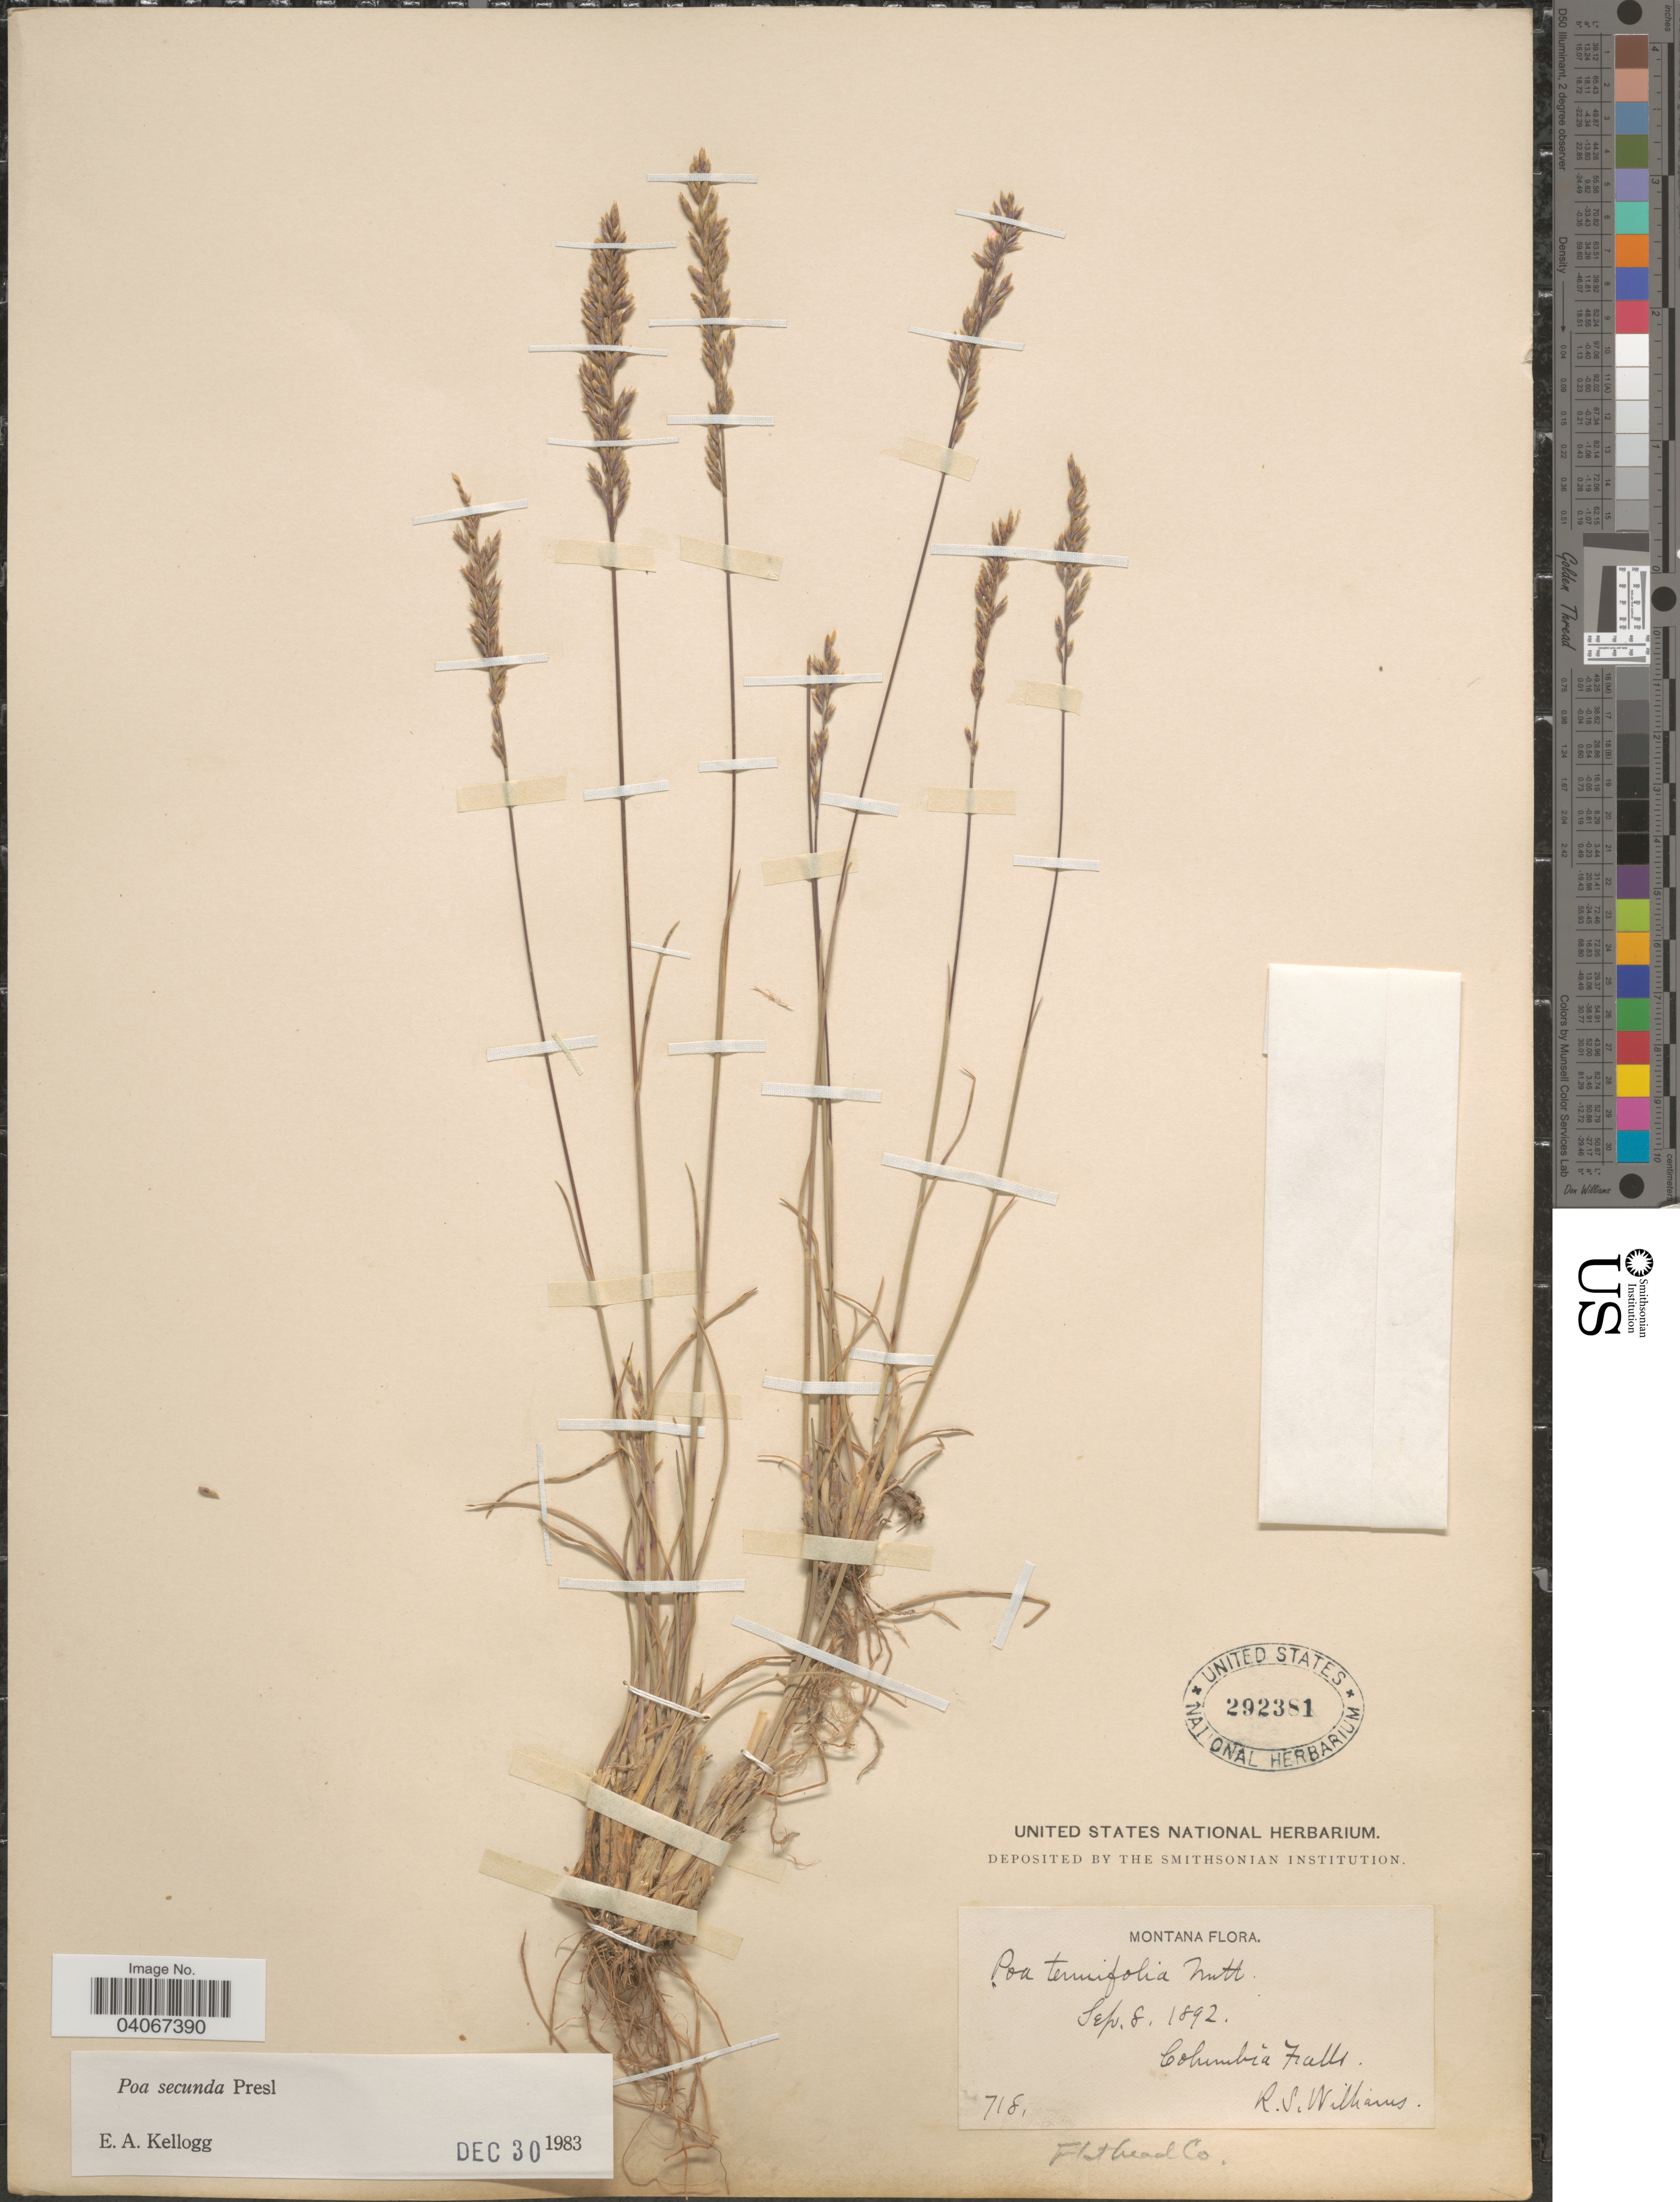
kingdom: Plantae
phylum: Tracheophyta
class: Liliopsida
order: Poales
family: Poaceae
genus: Poa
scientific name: Poa secunda subsp. secunda var. secunda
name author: J. Presl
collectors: R. S. Williams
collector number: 718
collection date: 1892-09-08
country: United States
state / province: Montana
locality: Columbia Falls. Flathead Co.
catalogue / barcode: US 292381